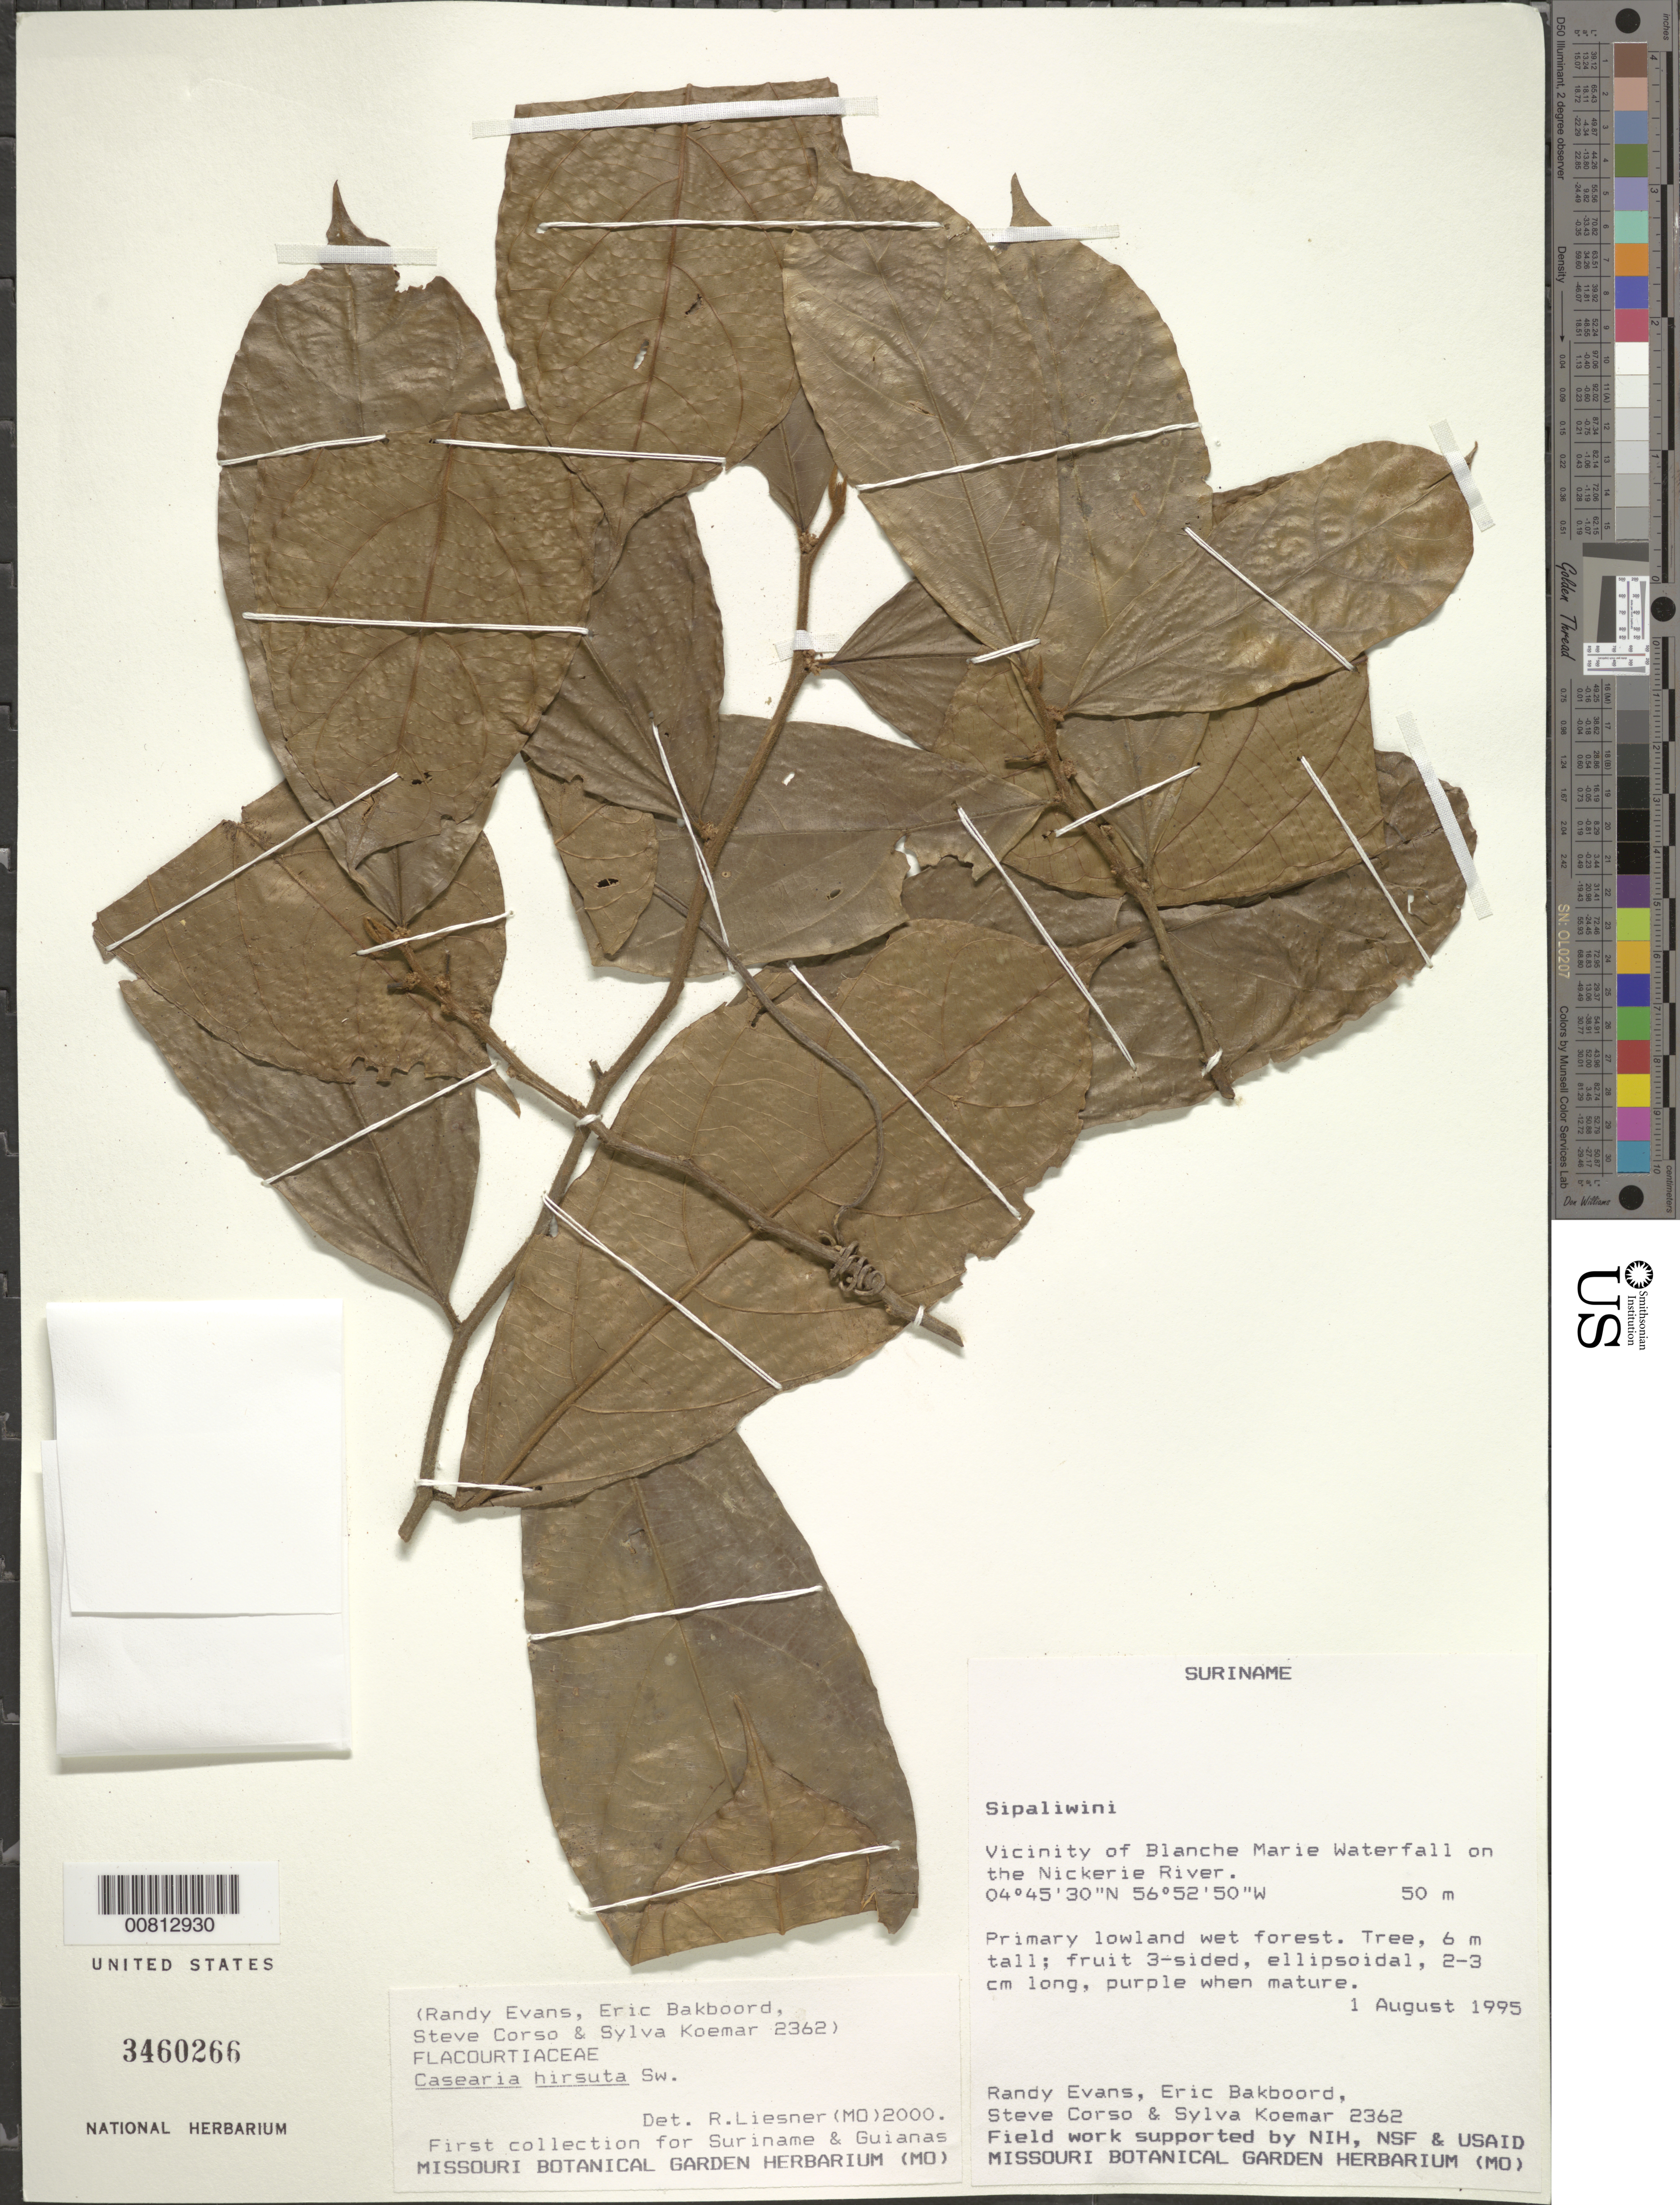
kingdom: Plantae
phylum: Tracheophyta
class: Magnoliopsida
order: Malpighiales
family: Salicaceae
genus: Casearia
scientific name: Casearia hirsuta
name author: Sw.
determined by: Liesner, R. L.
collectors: R. Evans, E. Bakboord, S. Corso & S. Koemar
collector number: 2362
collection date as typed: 1-Aug-95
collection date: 1995-08-01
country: Suriname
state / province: Sipaliwini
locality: Blanche Marie Waterfall, vic., on Nickerie R.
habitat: Primary lowland wet forest bordering Nickerie River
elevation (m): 50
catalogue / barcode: US 3460266